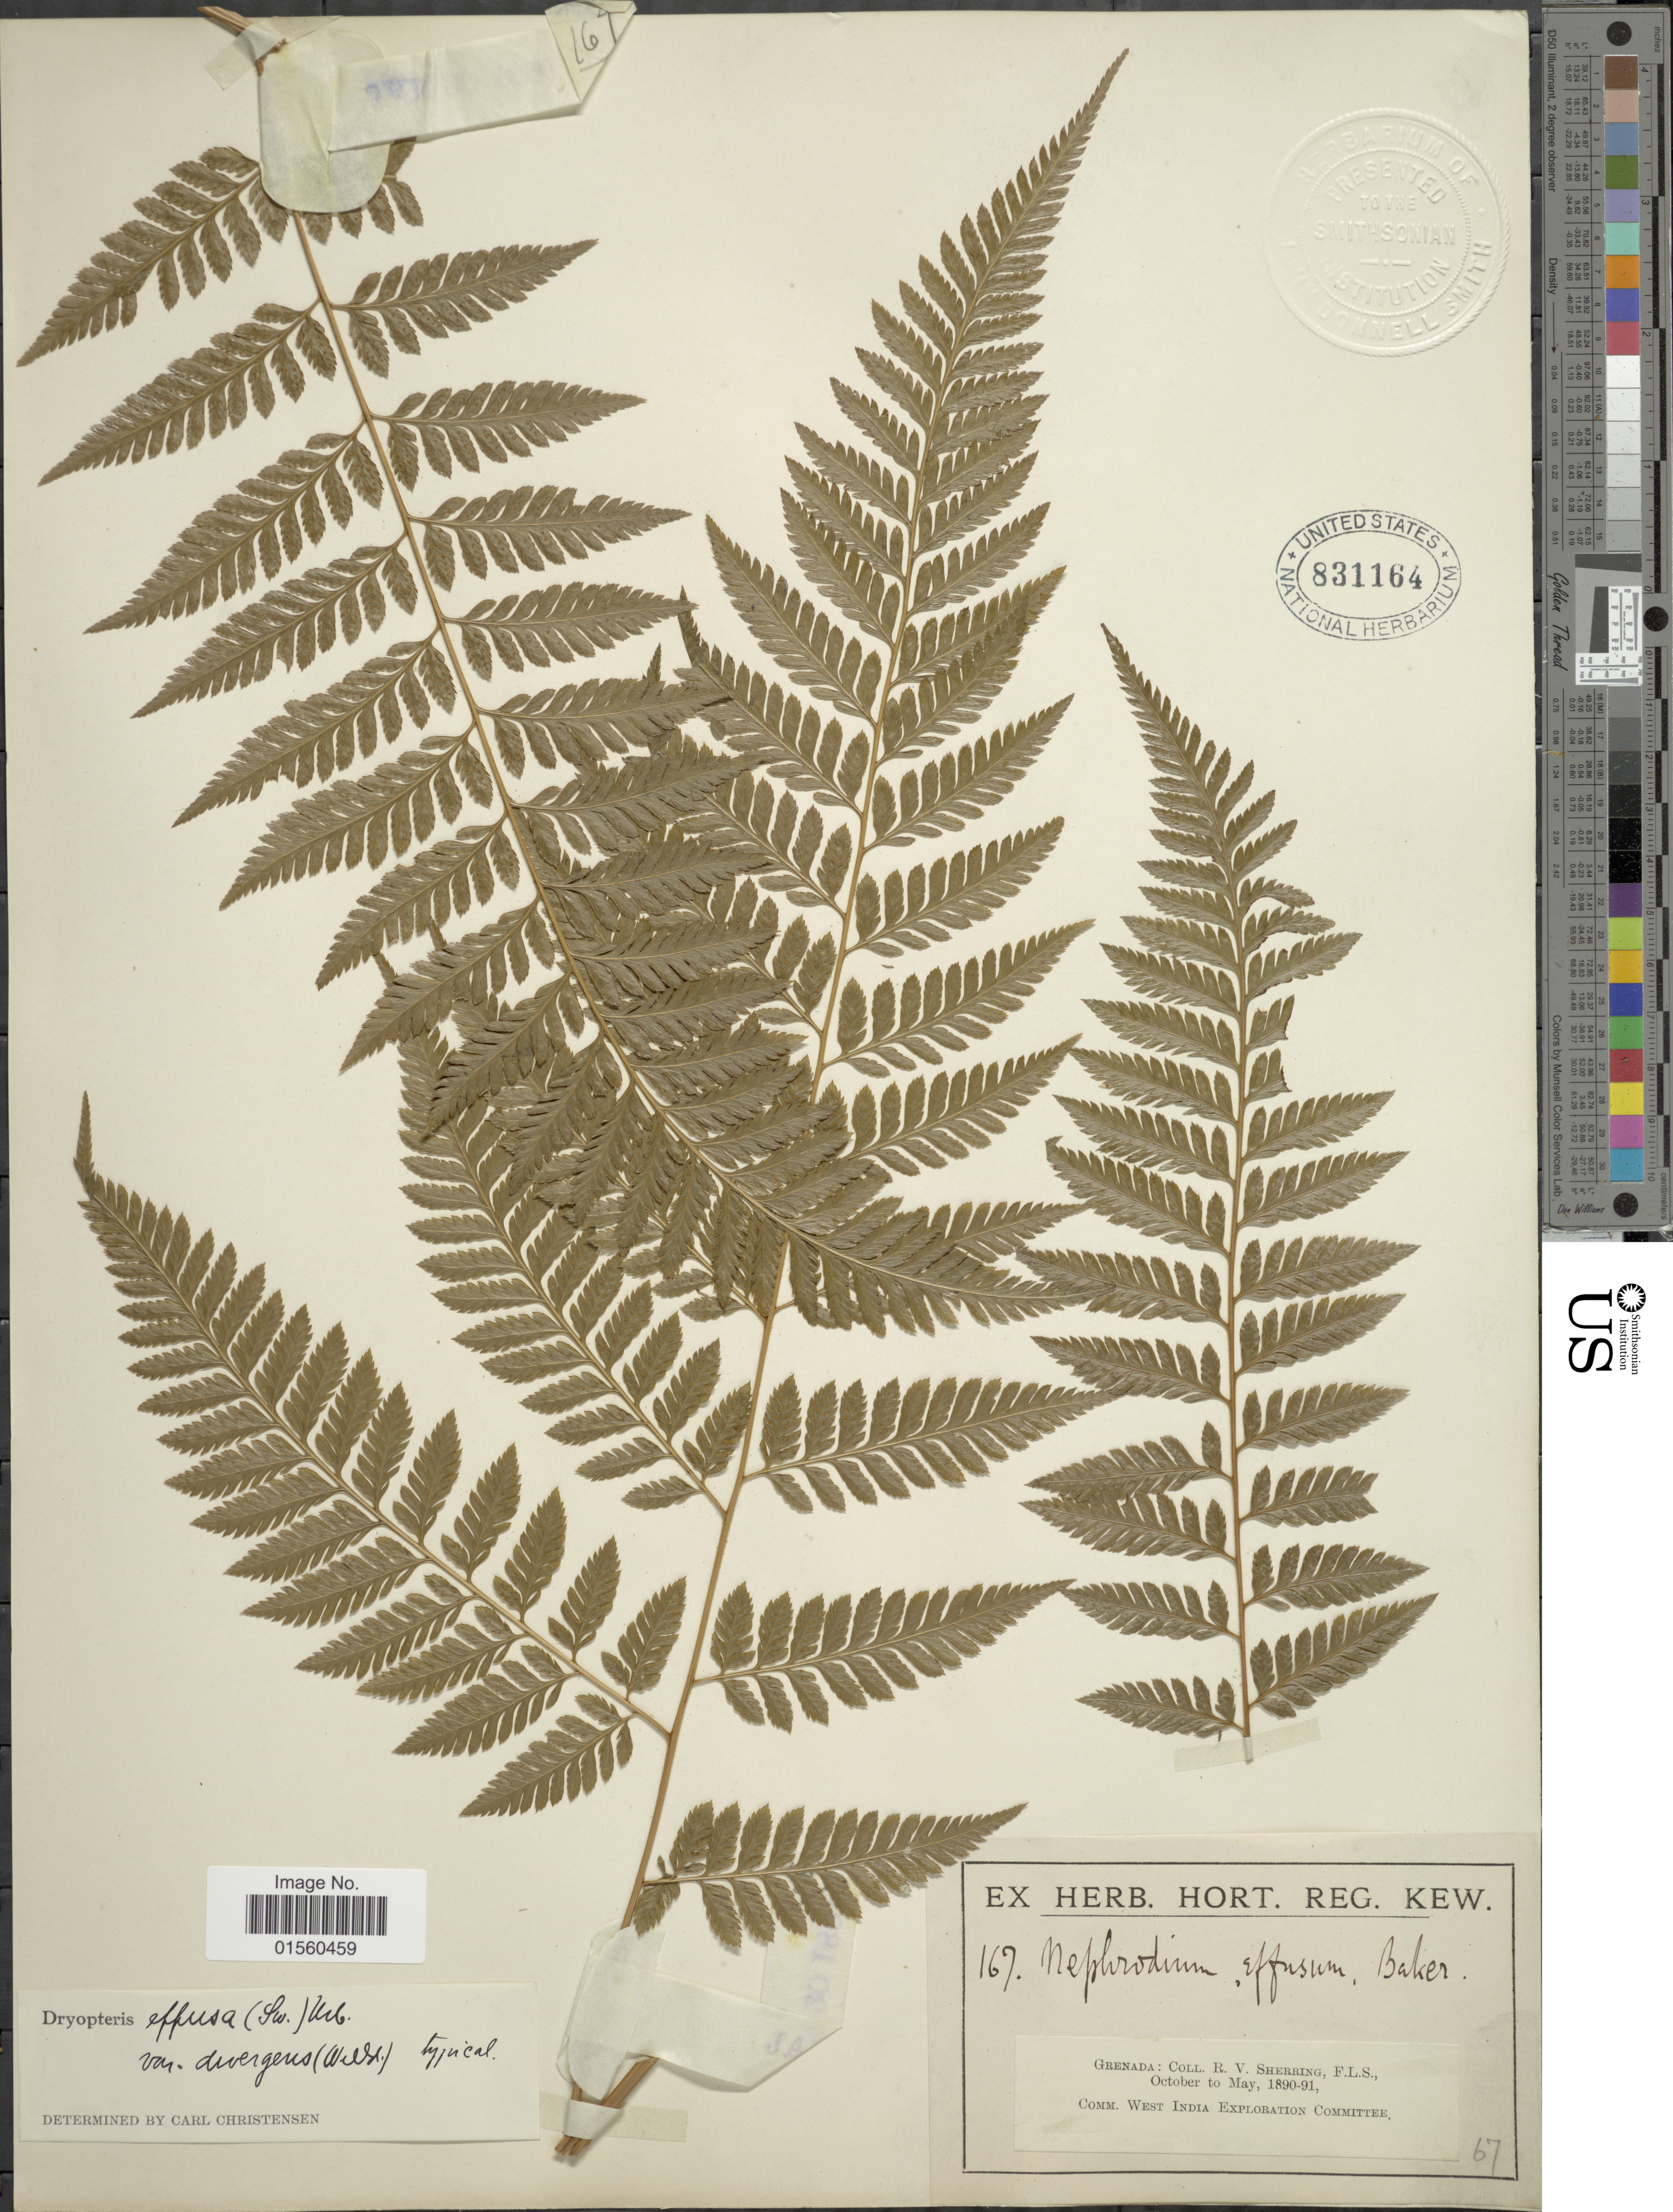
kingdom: Plantae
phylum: Tracheophyta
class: Polypodiopsida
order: Polypodiales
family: Dryopteridaceae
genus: Parapolystichum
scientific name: Parapolystichum effusum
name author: (Sw.) Ching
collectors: R. Sherring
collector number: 167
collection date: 1890-10/1891-05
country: Grenada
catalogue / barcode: US 831164